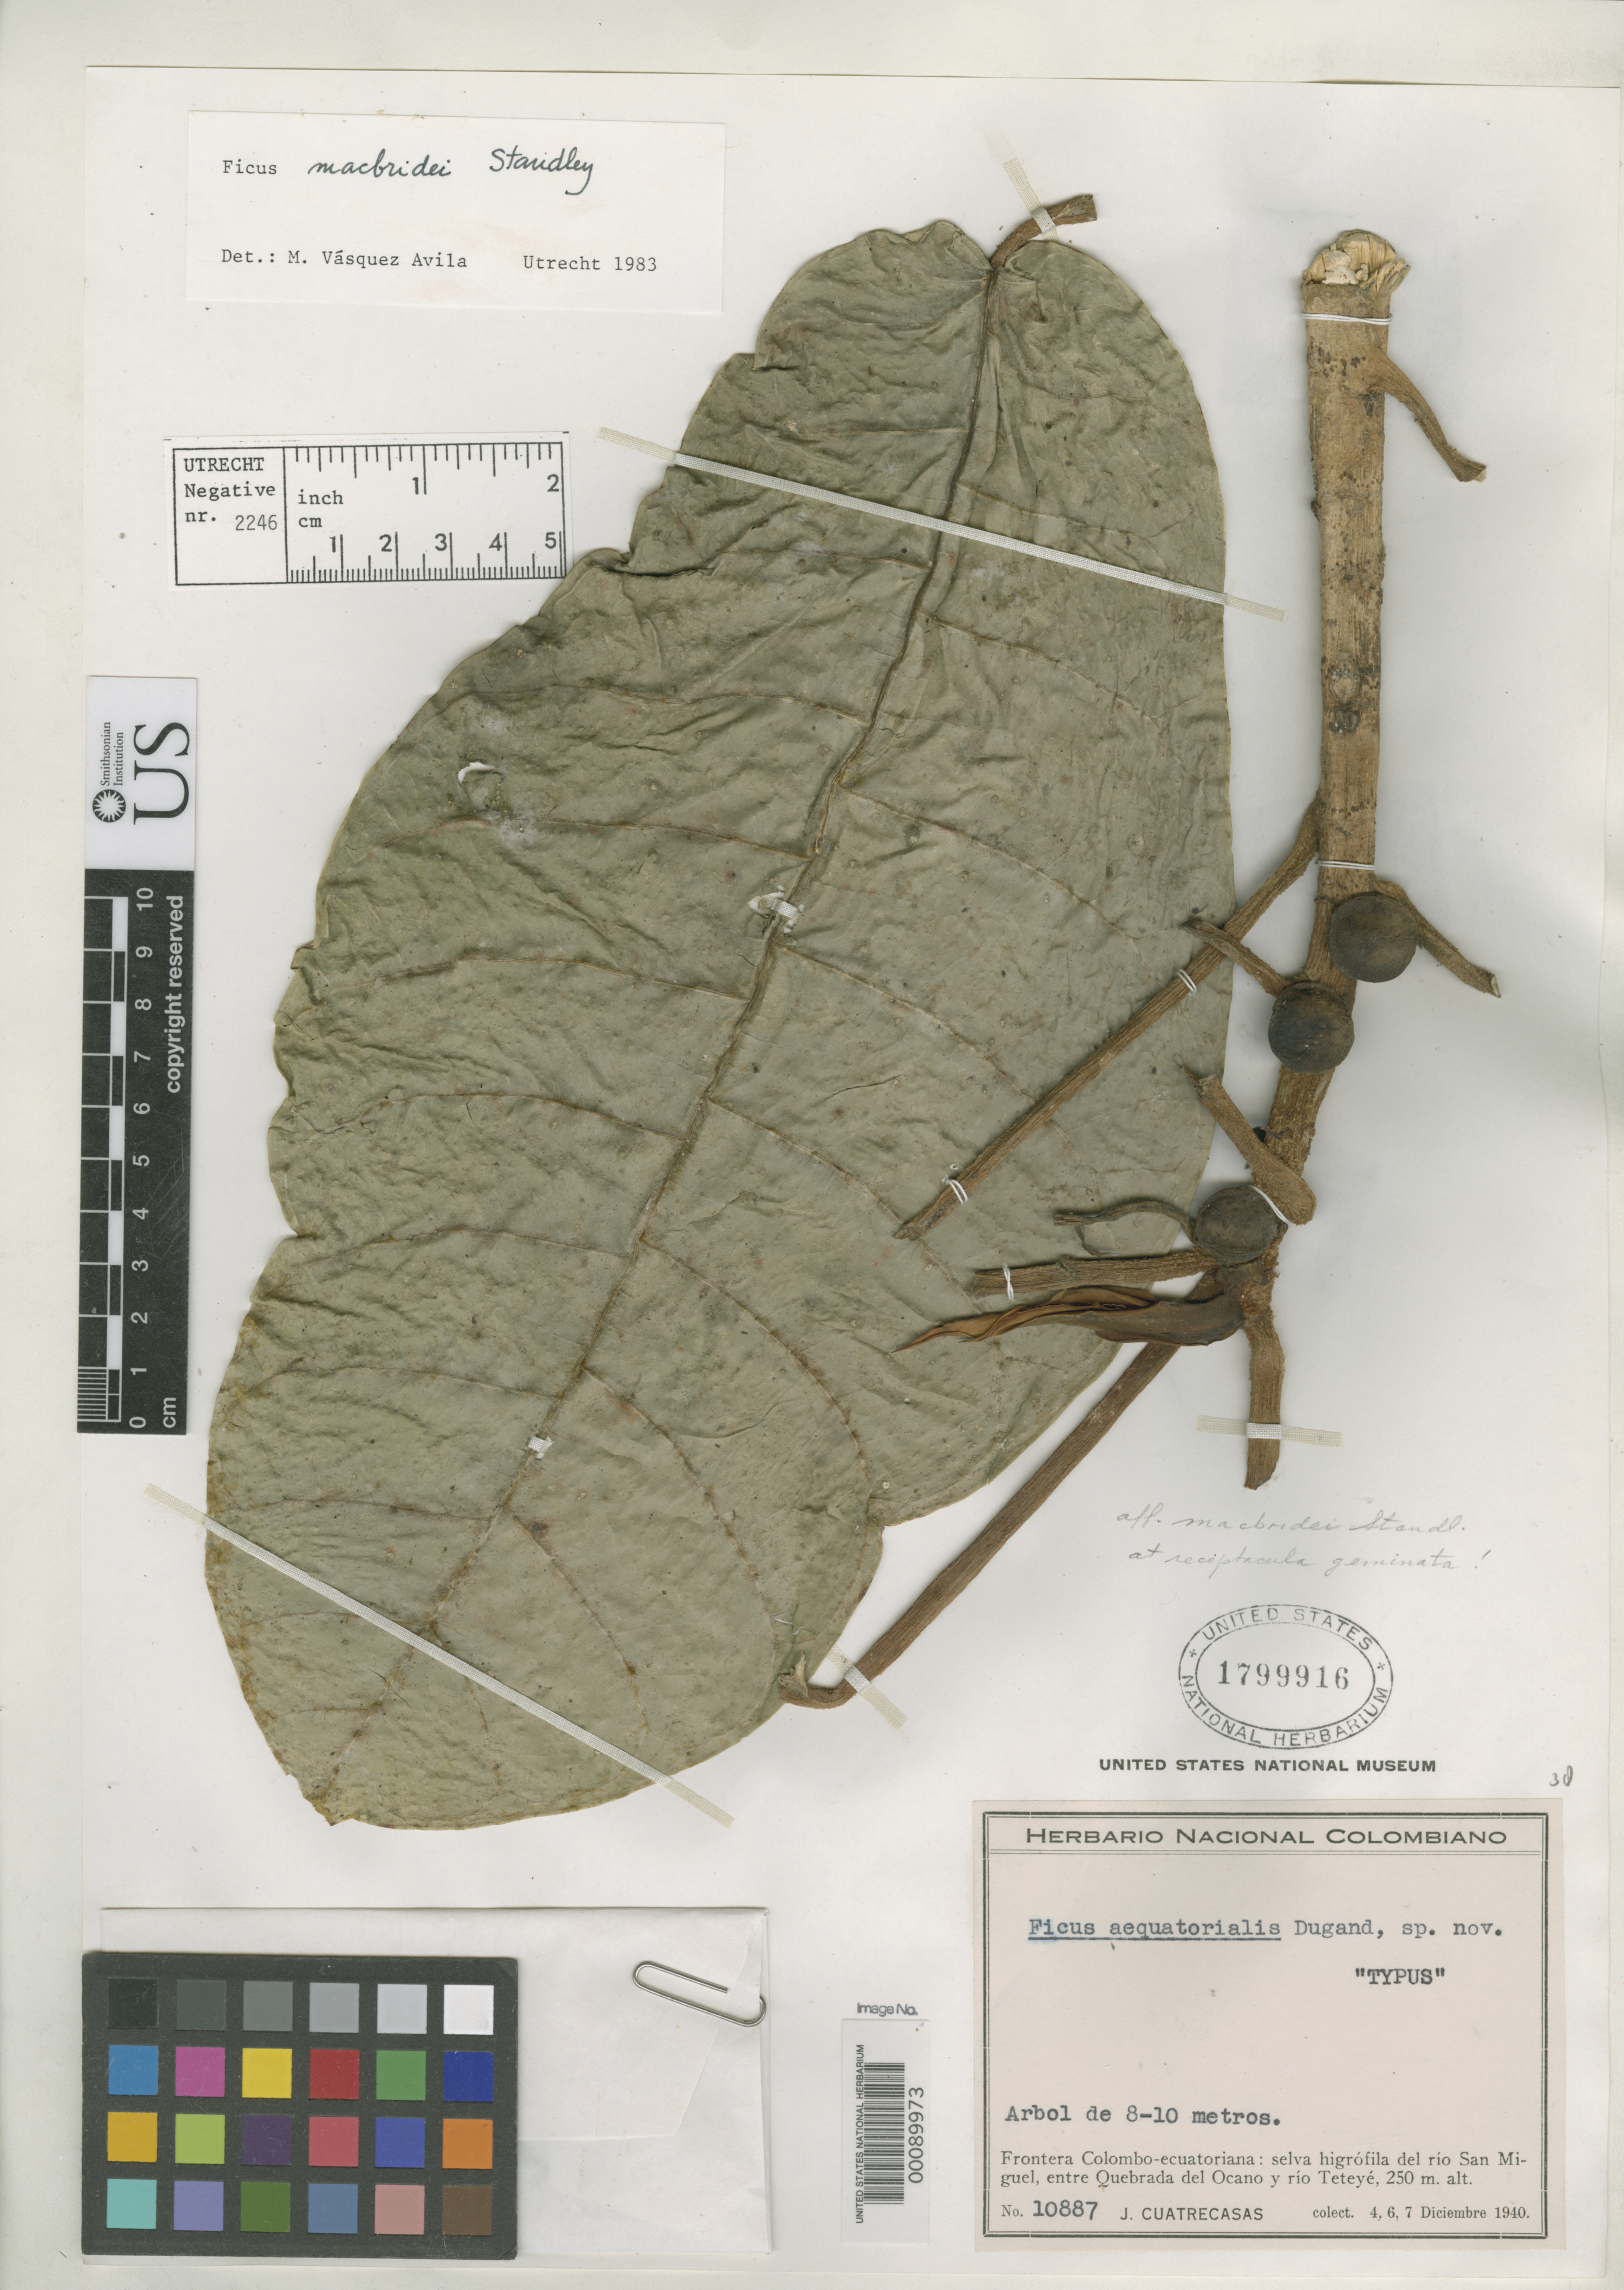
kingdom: Plantae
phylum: Tracheophyta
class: Magnoliopsida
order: Rosales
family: Moraceae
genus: Ficus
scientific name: Ficus aequatorialis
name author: Dugand G.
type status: Isotype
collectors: J. Cuatrecasas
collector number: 10887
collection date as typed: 04 Dec 1940 to 07 Dec 1940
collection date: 1940-12-04/1940-12-07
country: Colombia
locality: Frontera Colombo-Ecuadoriana, Rio Sal Miguel, entre Quebrada del O Caño y Rio Teteye.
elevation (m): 250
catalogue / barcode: US 1799916